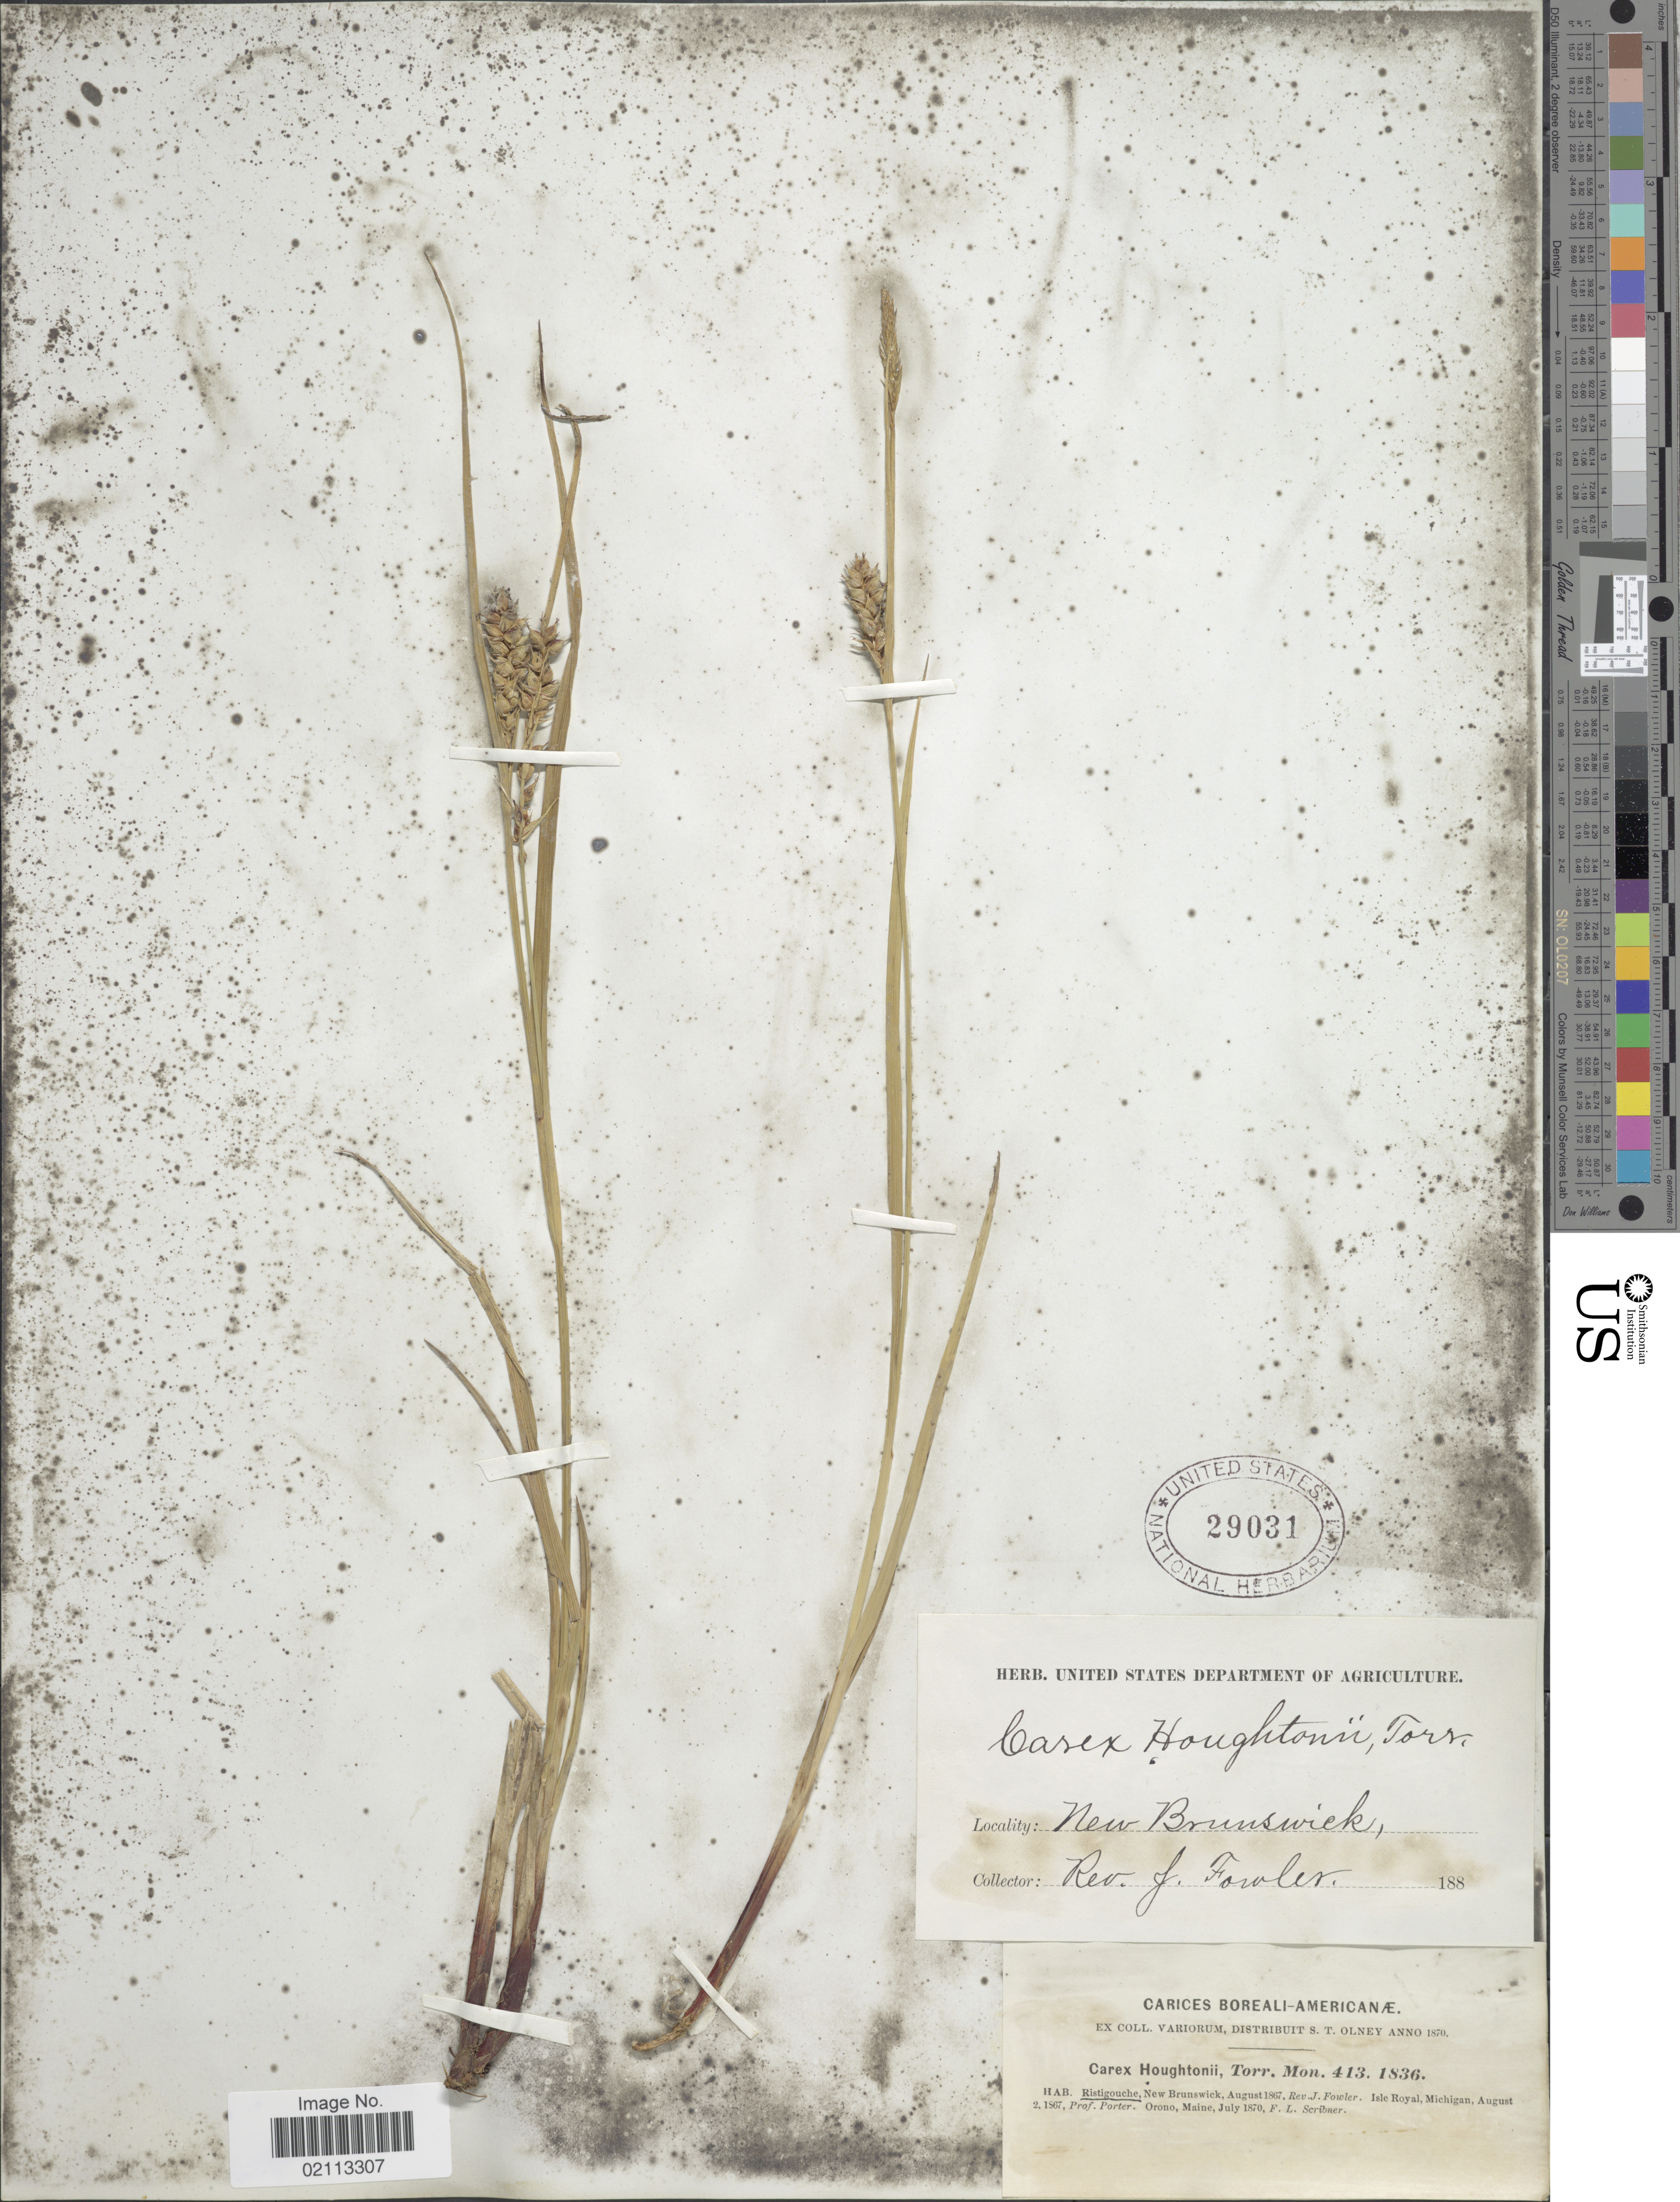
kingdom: Plantae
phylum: Tracheophyta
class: Liliopsida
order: Poales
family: Cyperaceae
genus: Carex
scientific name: Carex houghtoniana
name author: Torr. ex Dewey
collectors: J. P. Fowler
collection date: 1867-08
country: Canada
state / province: New Brunswick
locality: Ristigouche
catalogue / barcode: US 29031